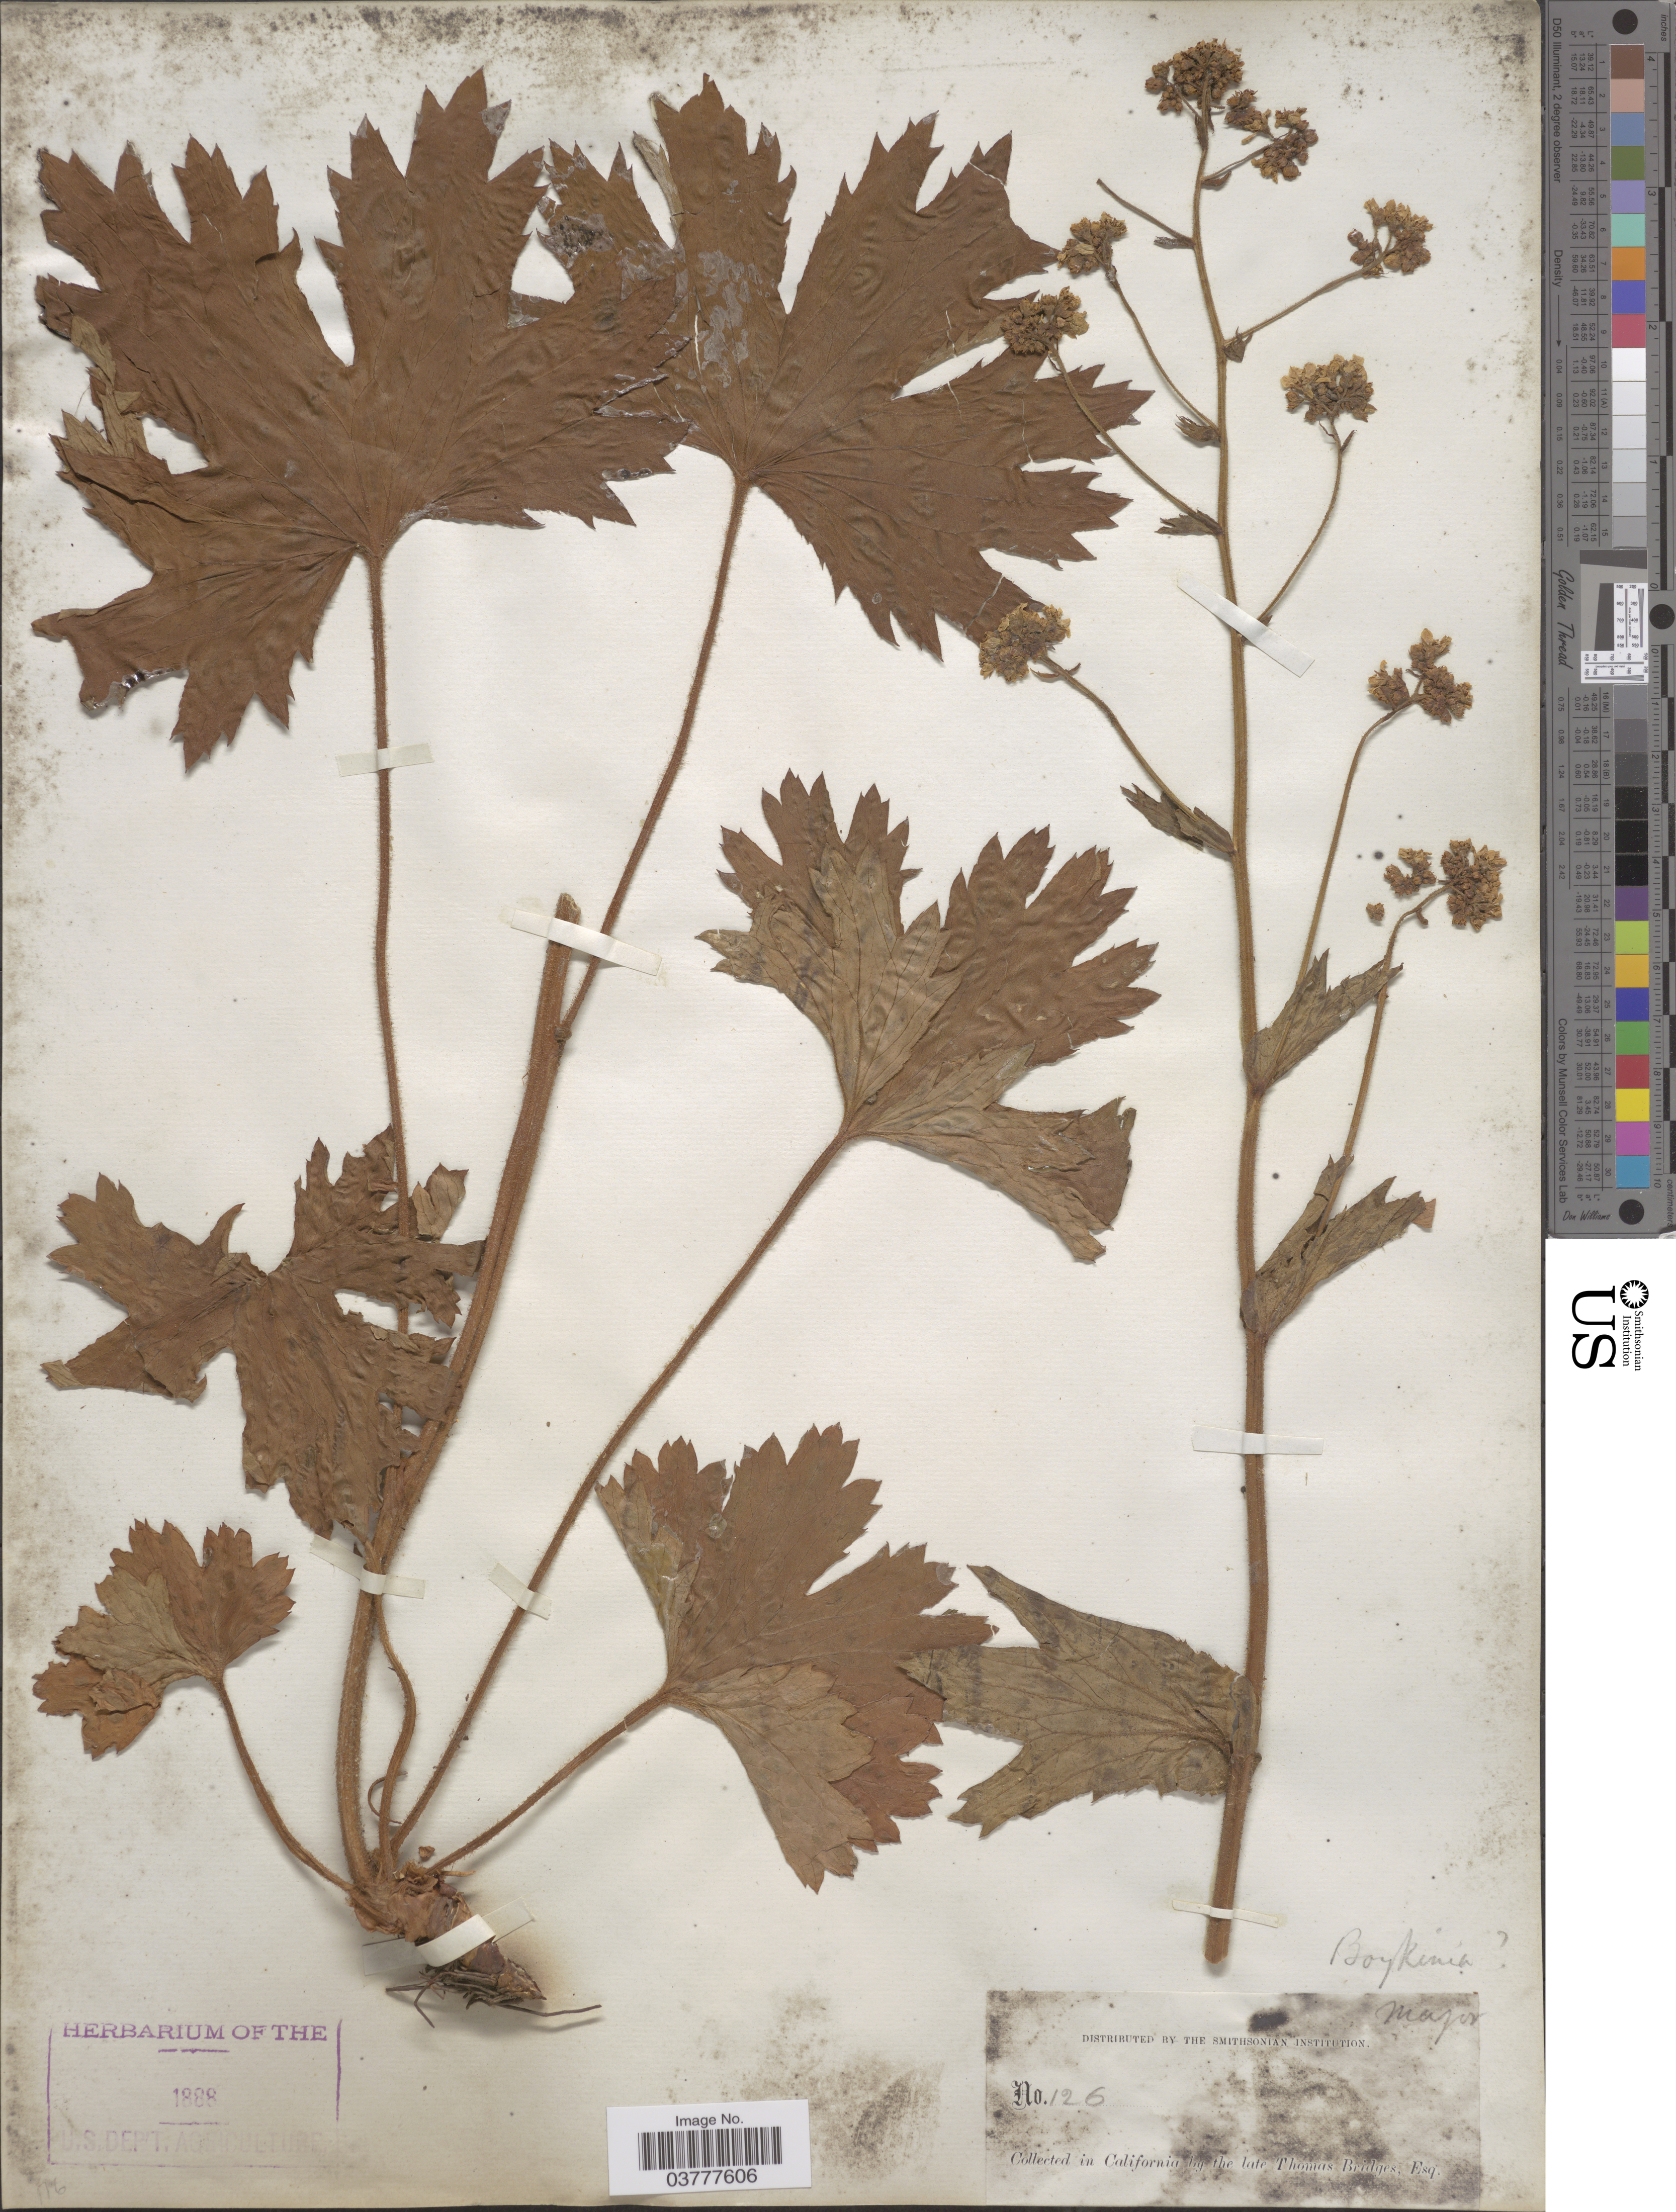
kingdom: Plantae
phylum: Tracheophyta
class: Magnoliopsida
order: Saxifragales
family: Saxifragaceae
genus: Boykinia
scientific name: Boykinia major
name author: A. Gray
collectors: T. Bridges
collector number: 126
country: United States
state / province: California